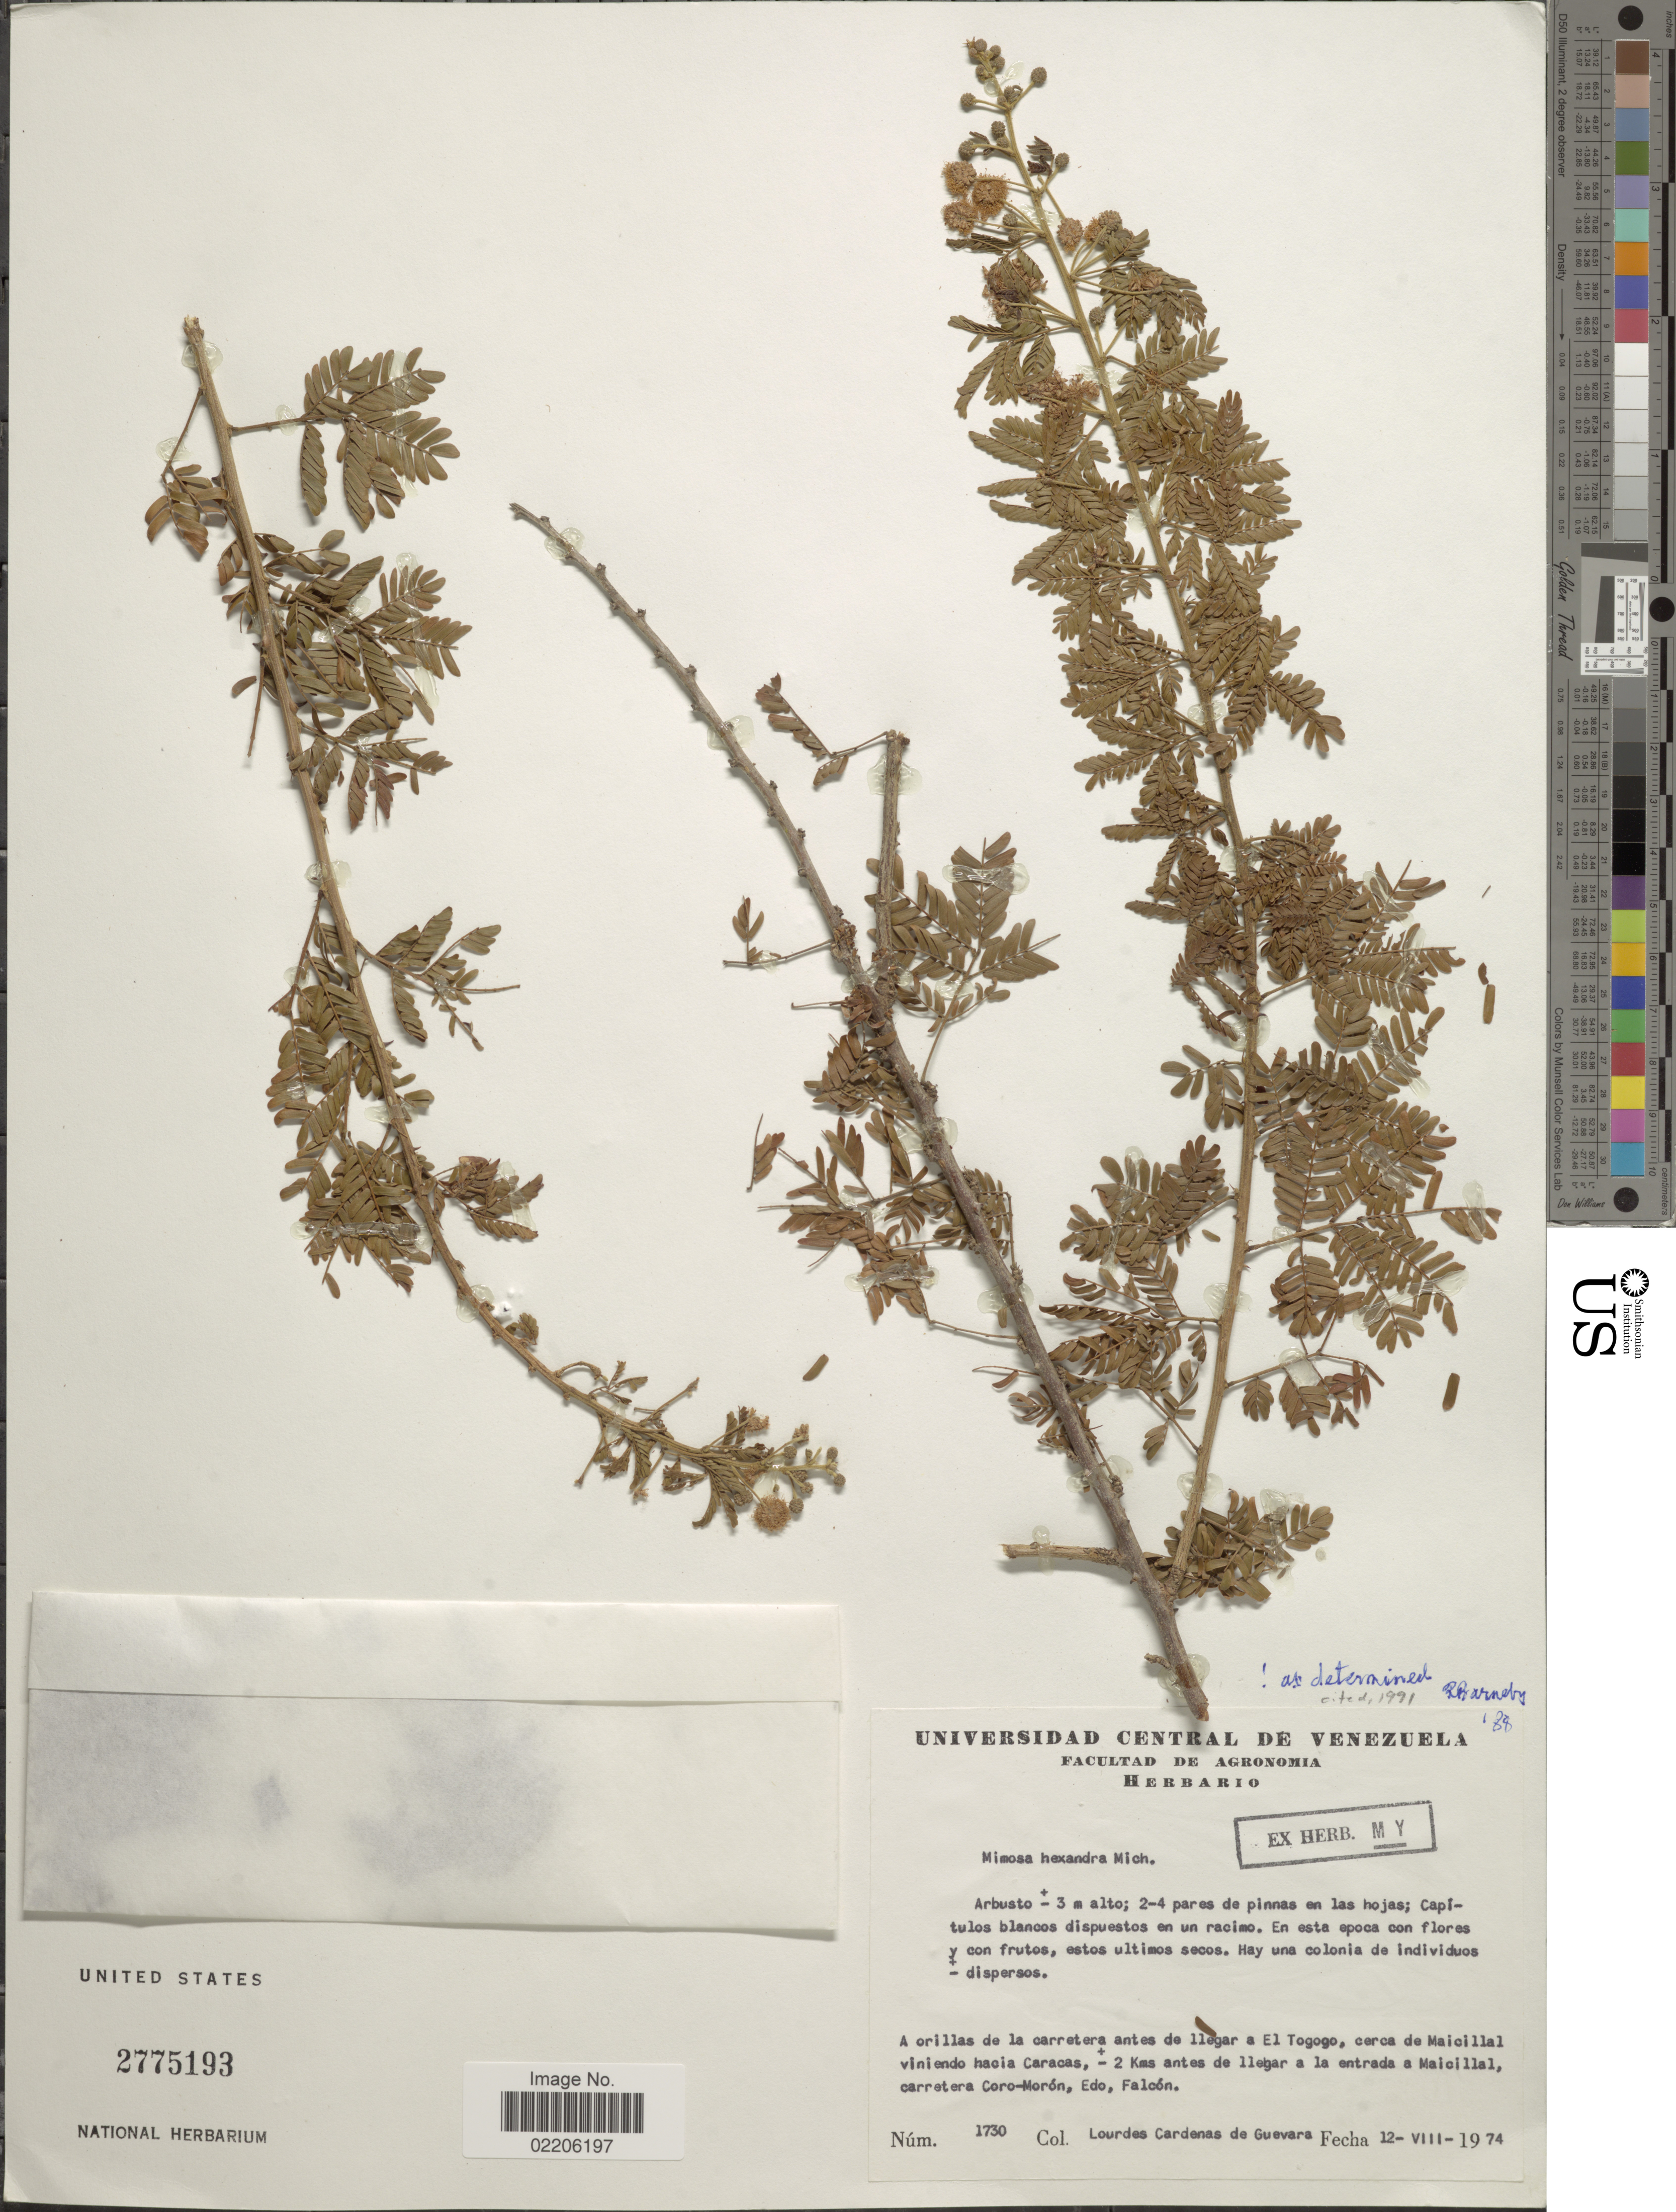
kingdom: Plantae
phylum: Tracheophyta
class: Magnoliopsida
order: Fabales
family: Fabaceae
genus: Mimosa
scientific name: Mimosa hexandra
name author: Micheli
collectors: L. De Guevara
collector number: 1730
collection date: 1974-08-12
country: Venezuela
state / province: Falcón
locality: A orillas de la carretera antes de llegar a El Toggo, cerca de Maicillal viniendo hacia Caracas, ± 2 Kms antes de llegar a la entrada a Maicillal, carretera Coro-Moron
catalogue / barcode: US 2775193